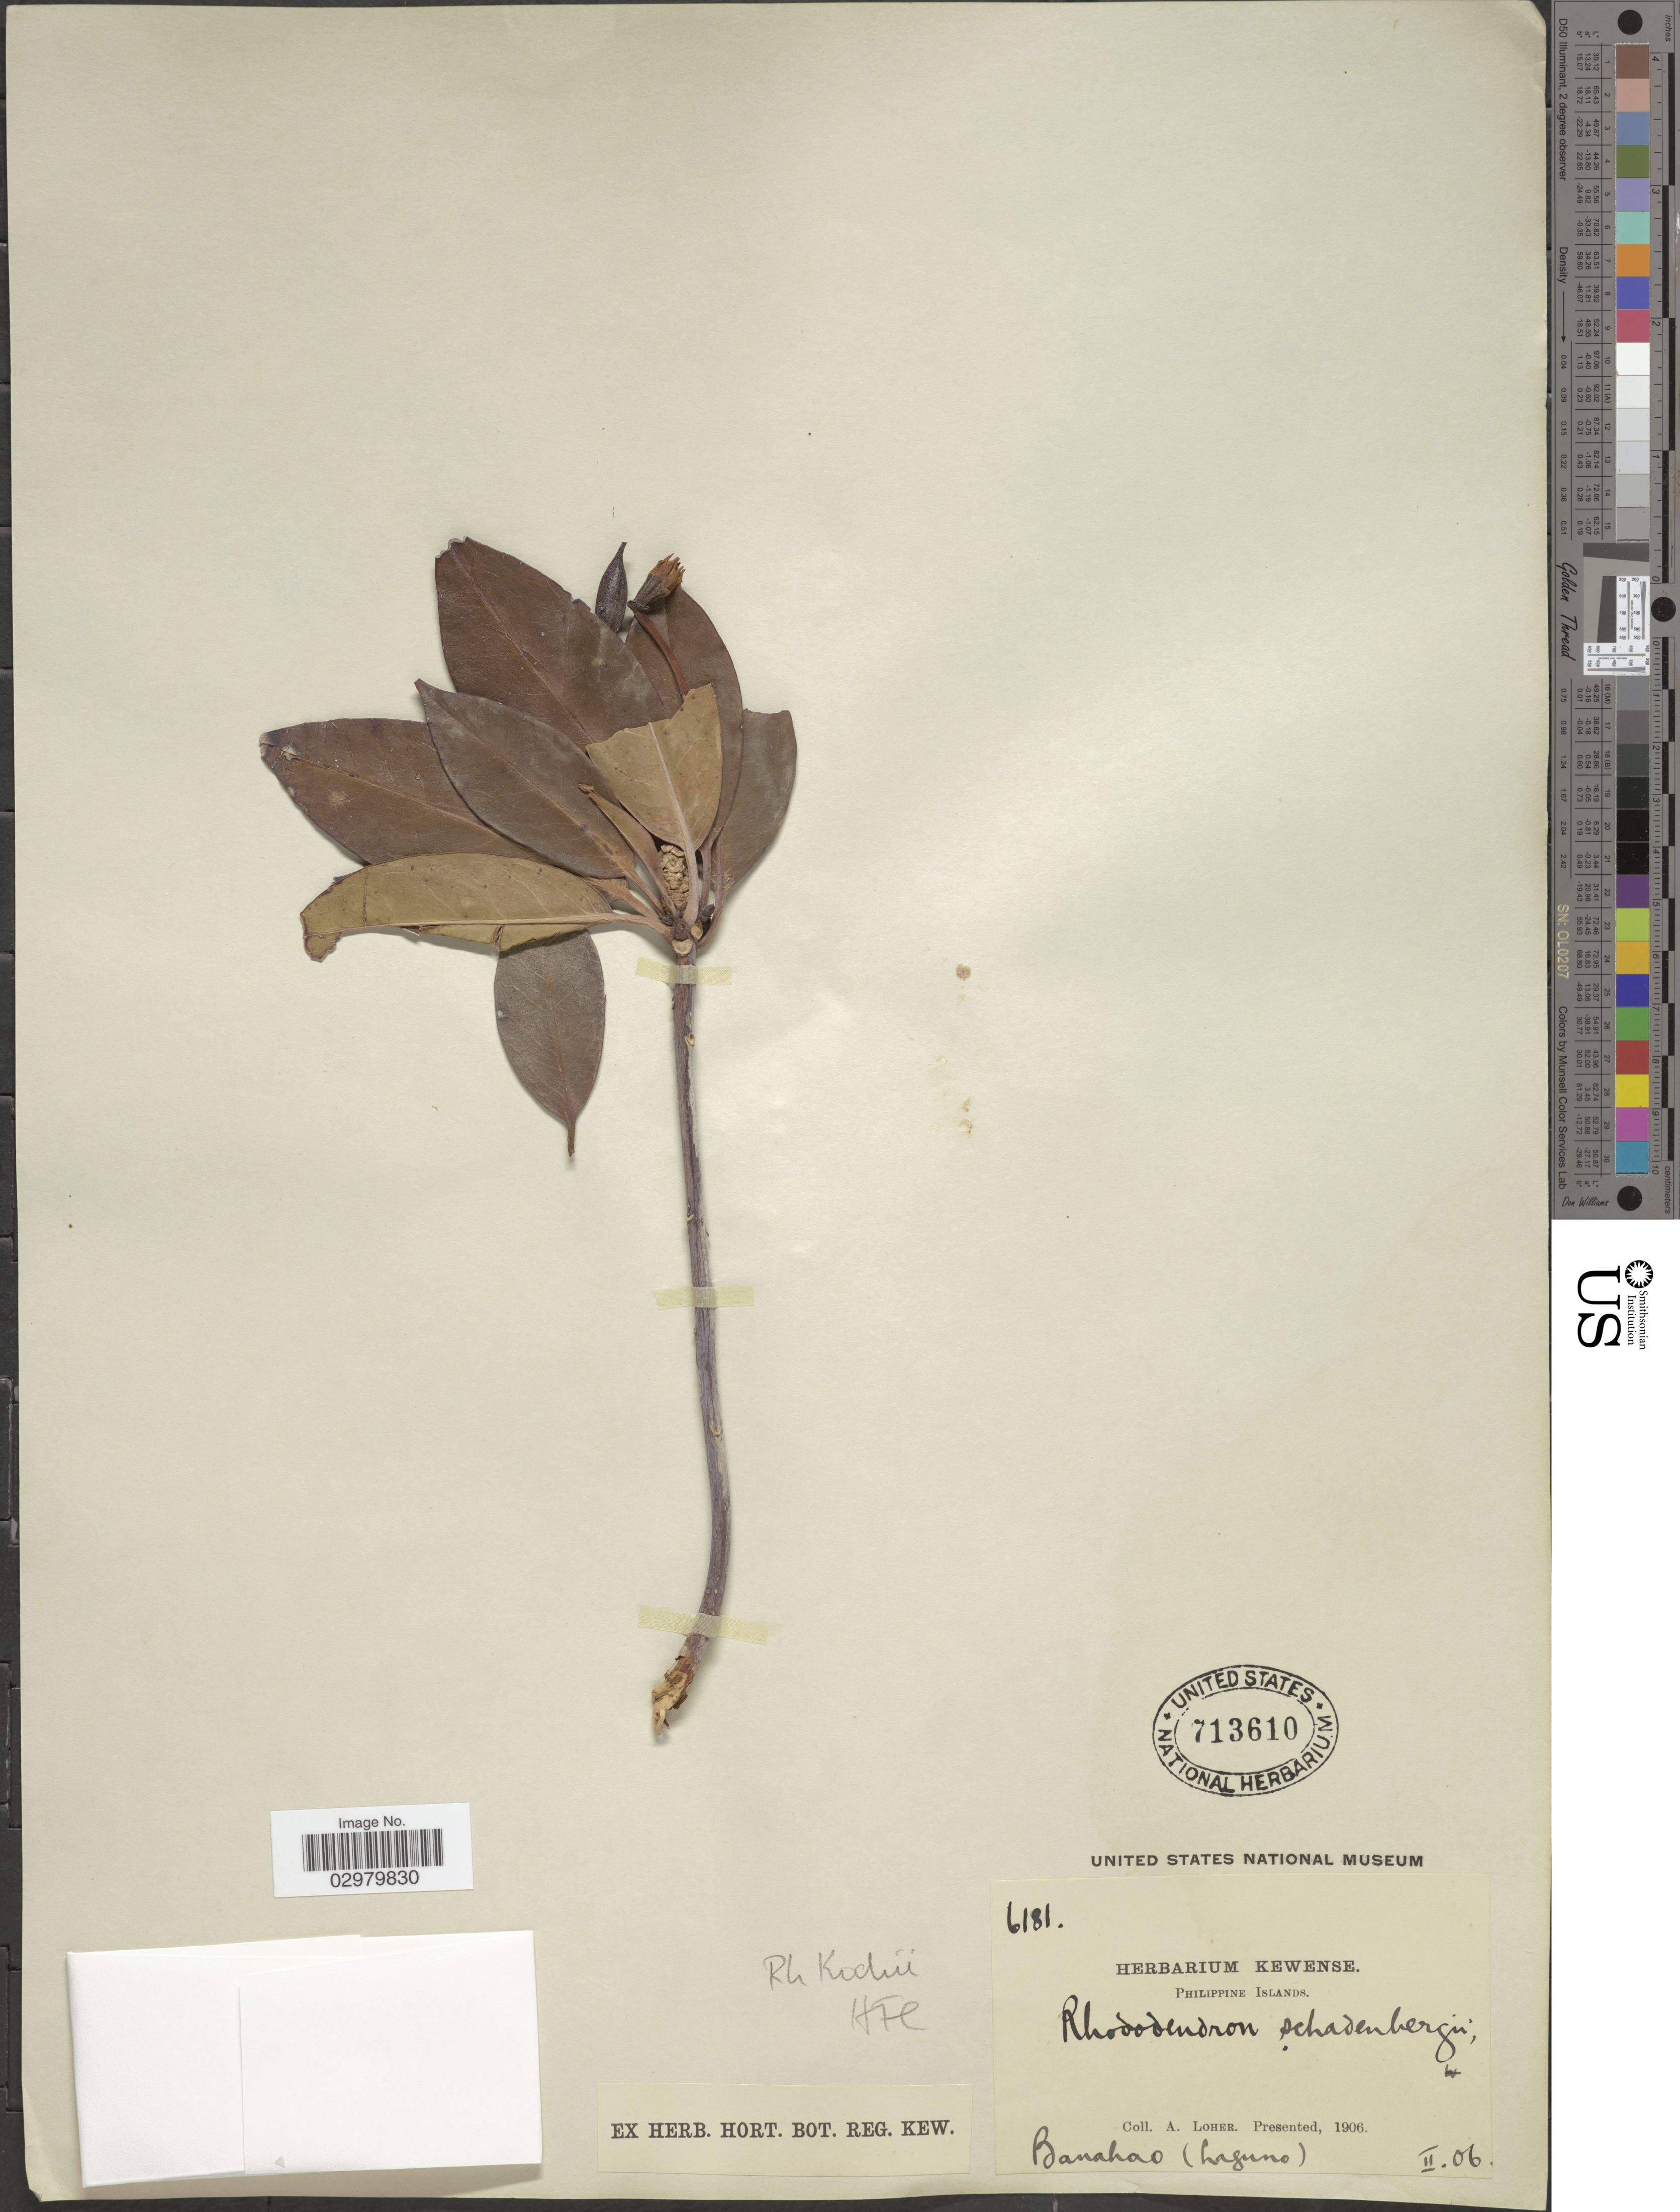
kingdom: Plantae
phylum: Tracheophyta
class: Magnoliopsida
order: Ericales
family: Ericaceae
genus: Rhododendron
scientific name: Rhododendron kochii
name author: Stein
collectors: A. Loher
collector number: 6181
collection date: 1906-02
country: Philippines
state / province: Calabarzon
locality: Philippine Islands. Banahao (Laguna).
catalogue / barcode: US 713610